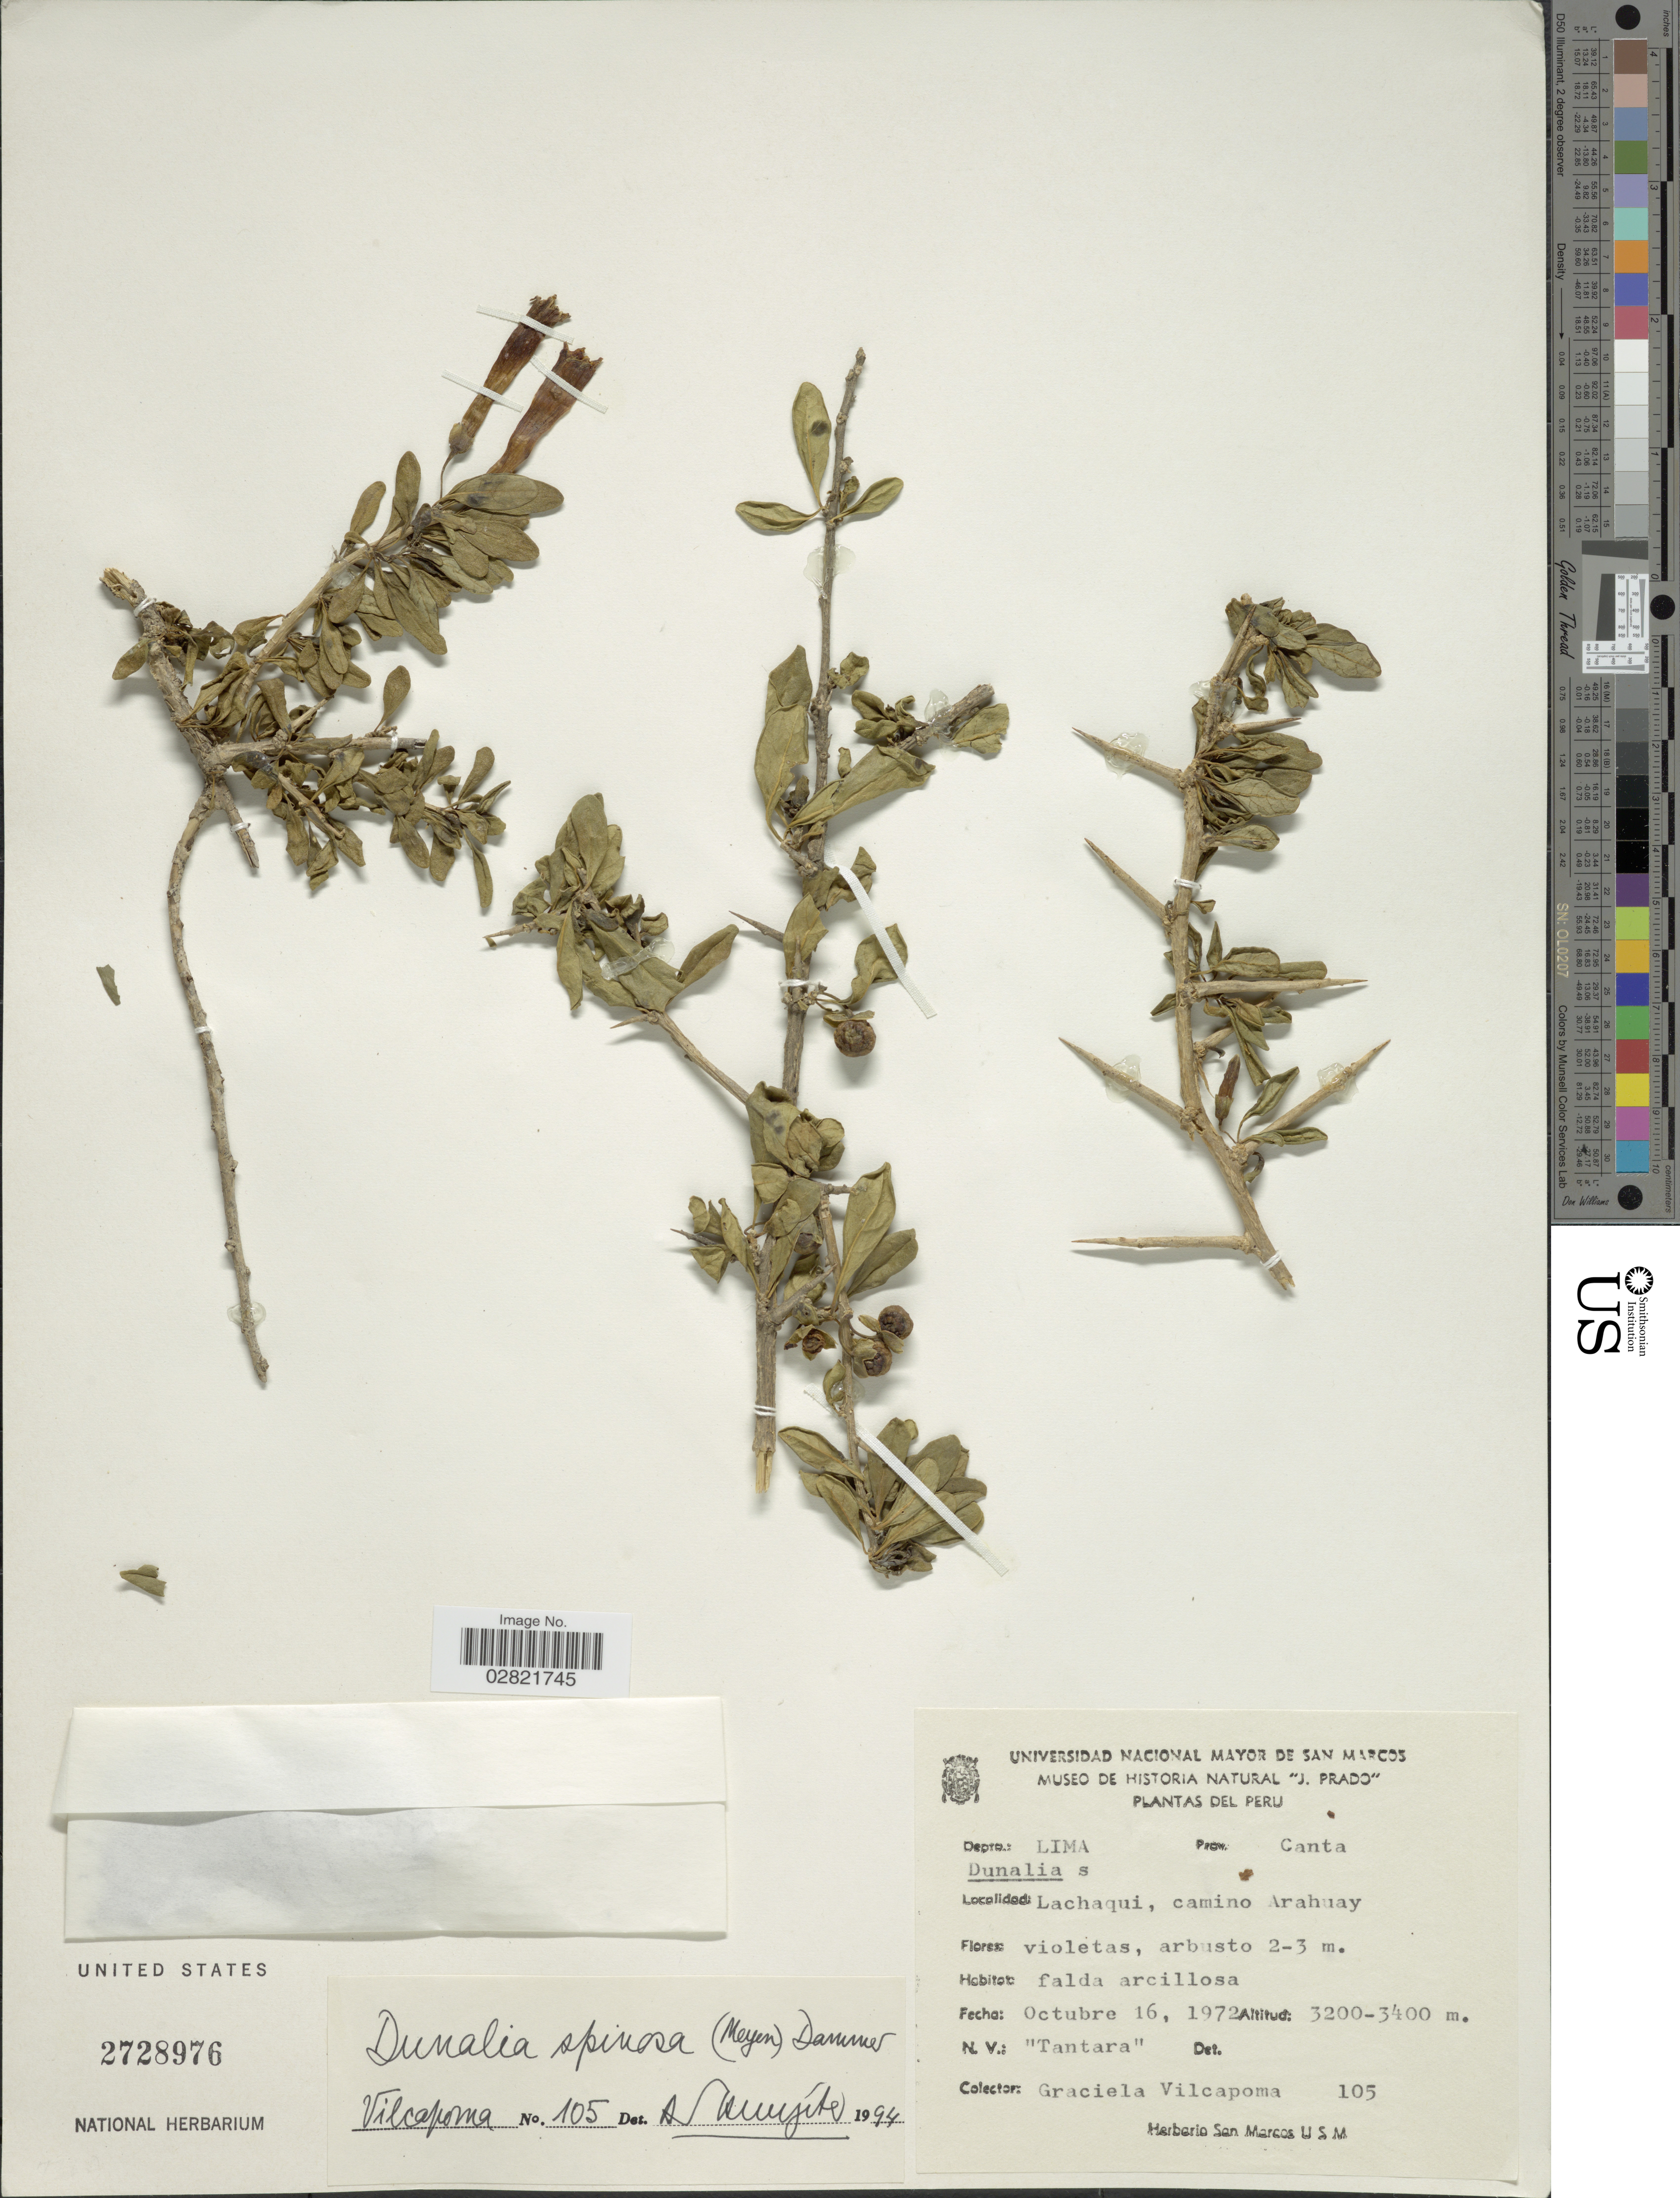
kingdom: Plantae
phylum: Tracheophyta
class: Magnoliopsida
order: Solanales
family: Solanaceae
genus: Dunalia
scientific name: Dunalia spinosa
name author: (Meyen) Dammer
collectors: G. Vilcapoma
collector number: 105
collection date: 1972-10-16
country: Peru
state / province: Lima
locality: Depto.: Lima. Prov.: Canta. Lachaqui, camino Arahuay.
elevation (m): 3200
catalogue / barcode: US 2728976